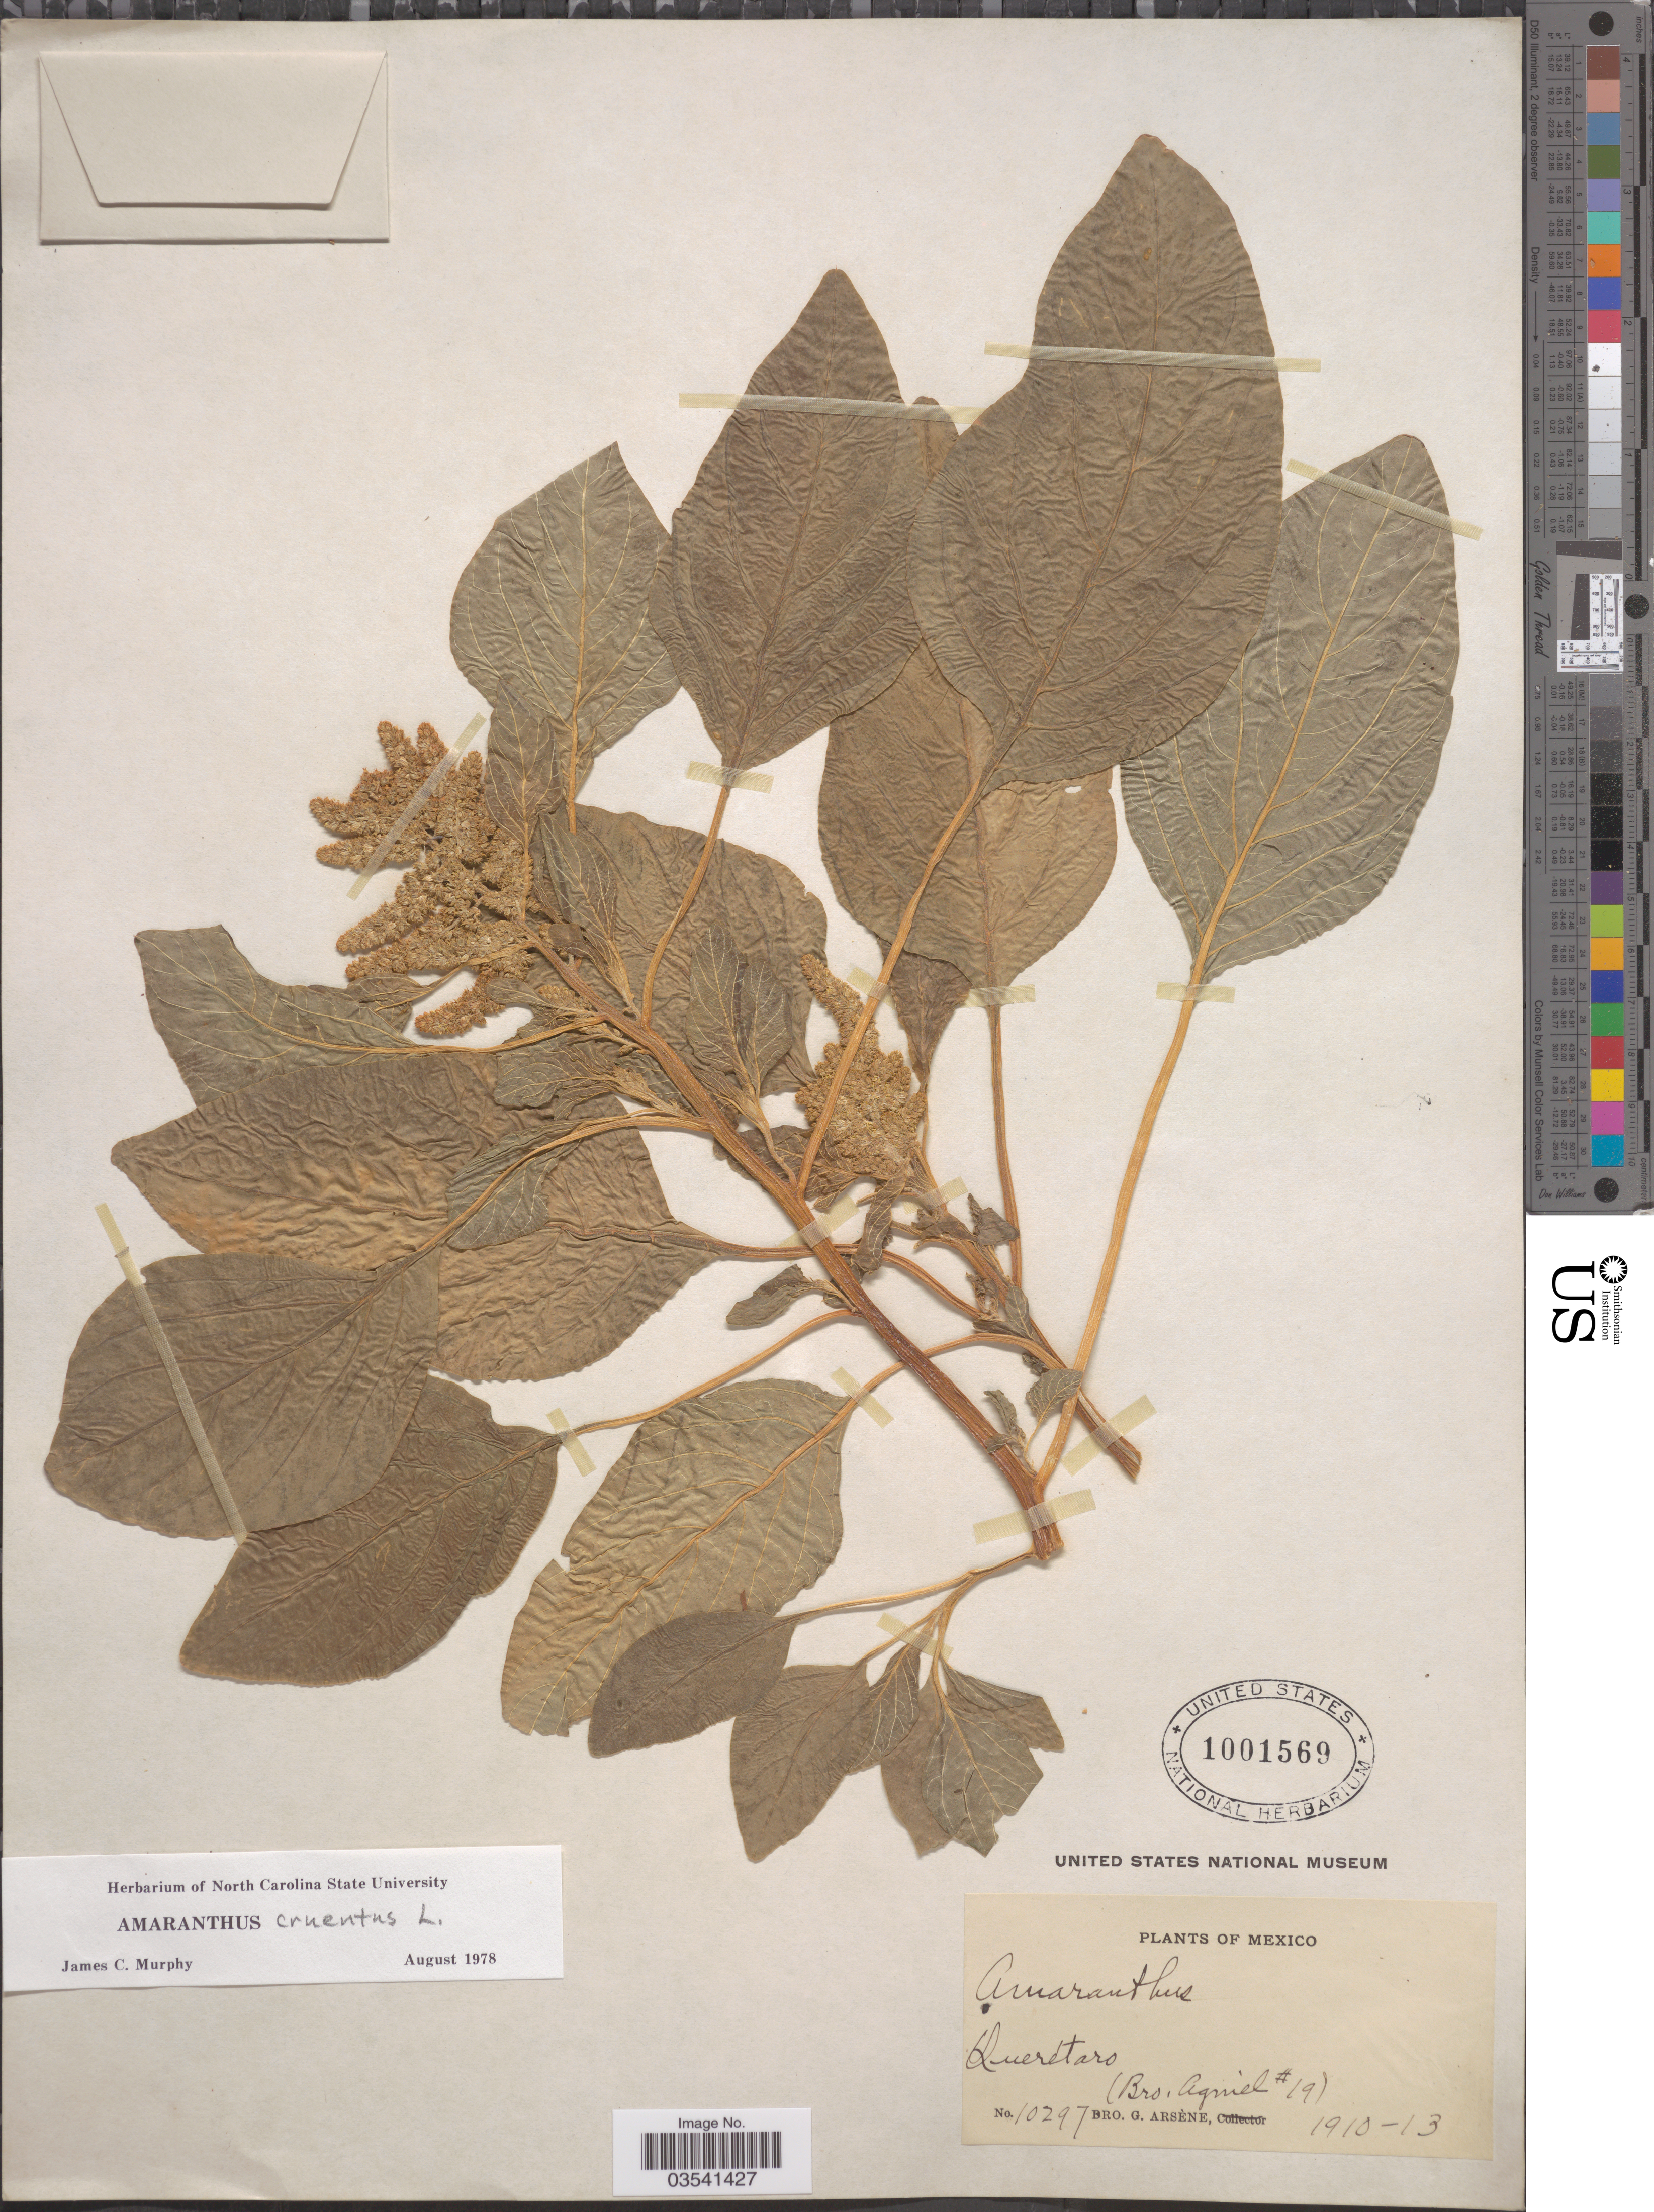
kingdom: Plantae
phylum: Tracheophyta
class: Magnoliopsida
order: Caryophyllales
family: Amaranthaceae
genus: Amaranthus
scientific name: Amaranthus cruentus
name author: L.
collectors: Bro. G. Arsène & Bro. Agniel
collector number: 10297/19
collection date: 1910/1913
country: Mexico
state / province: Querétaro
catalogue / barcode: US 1001569